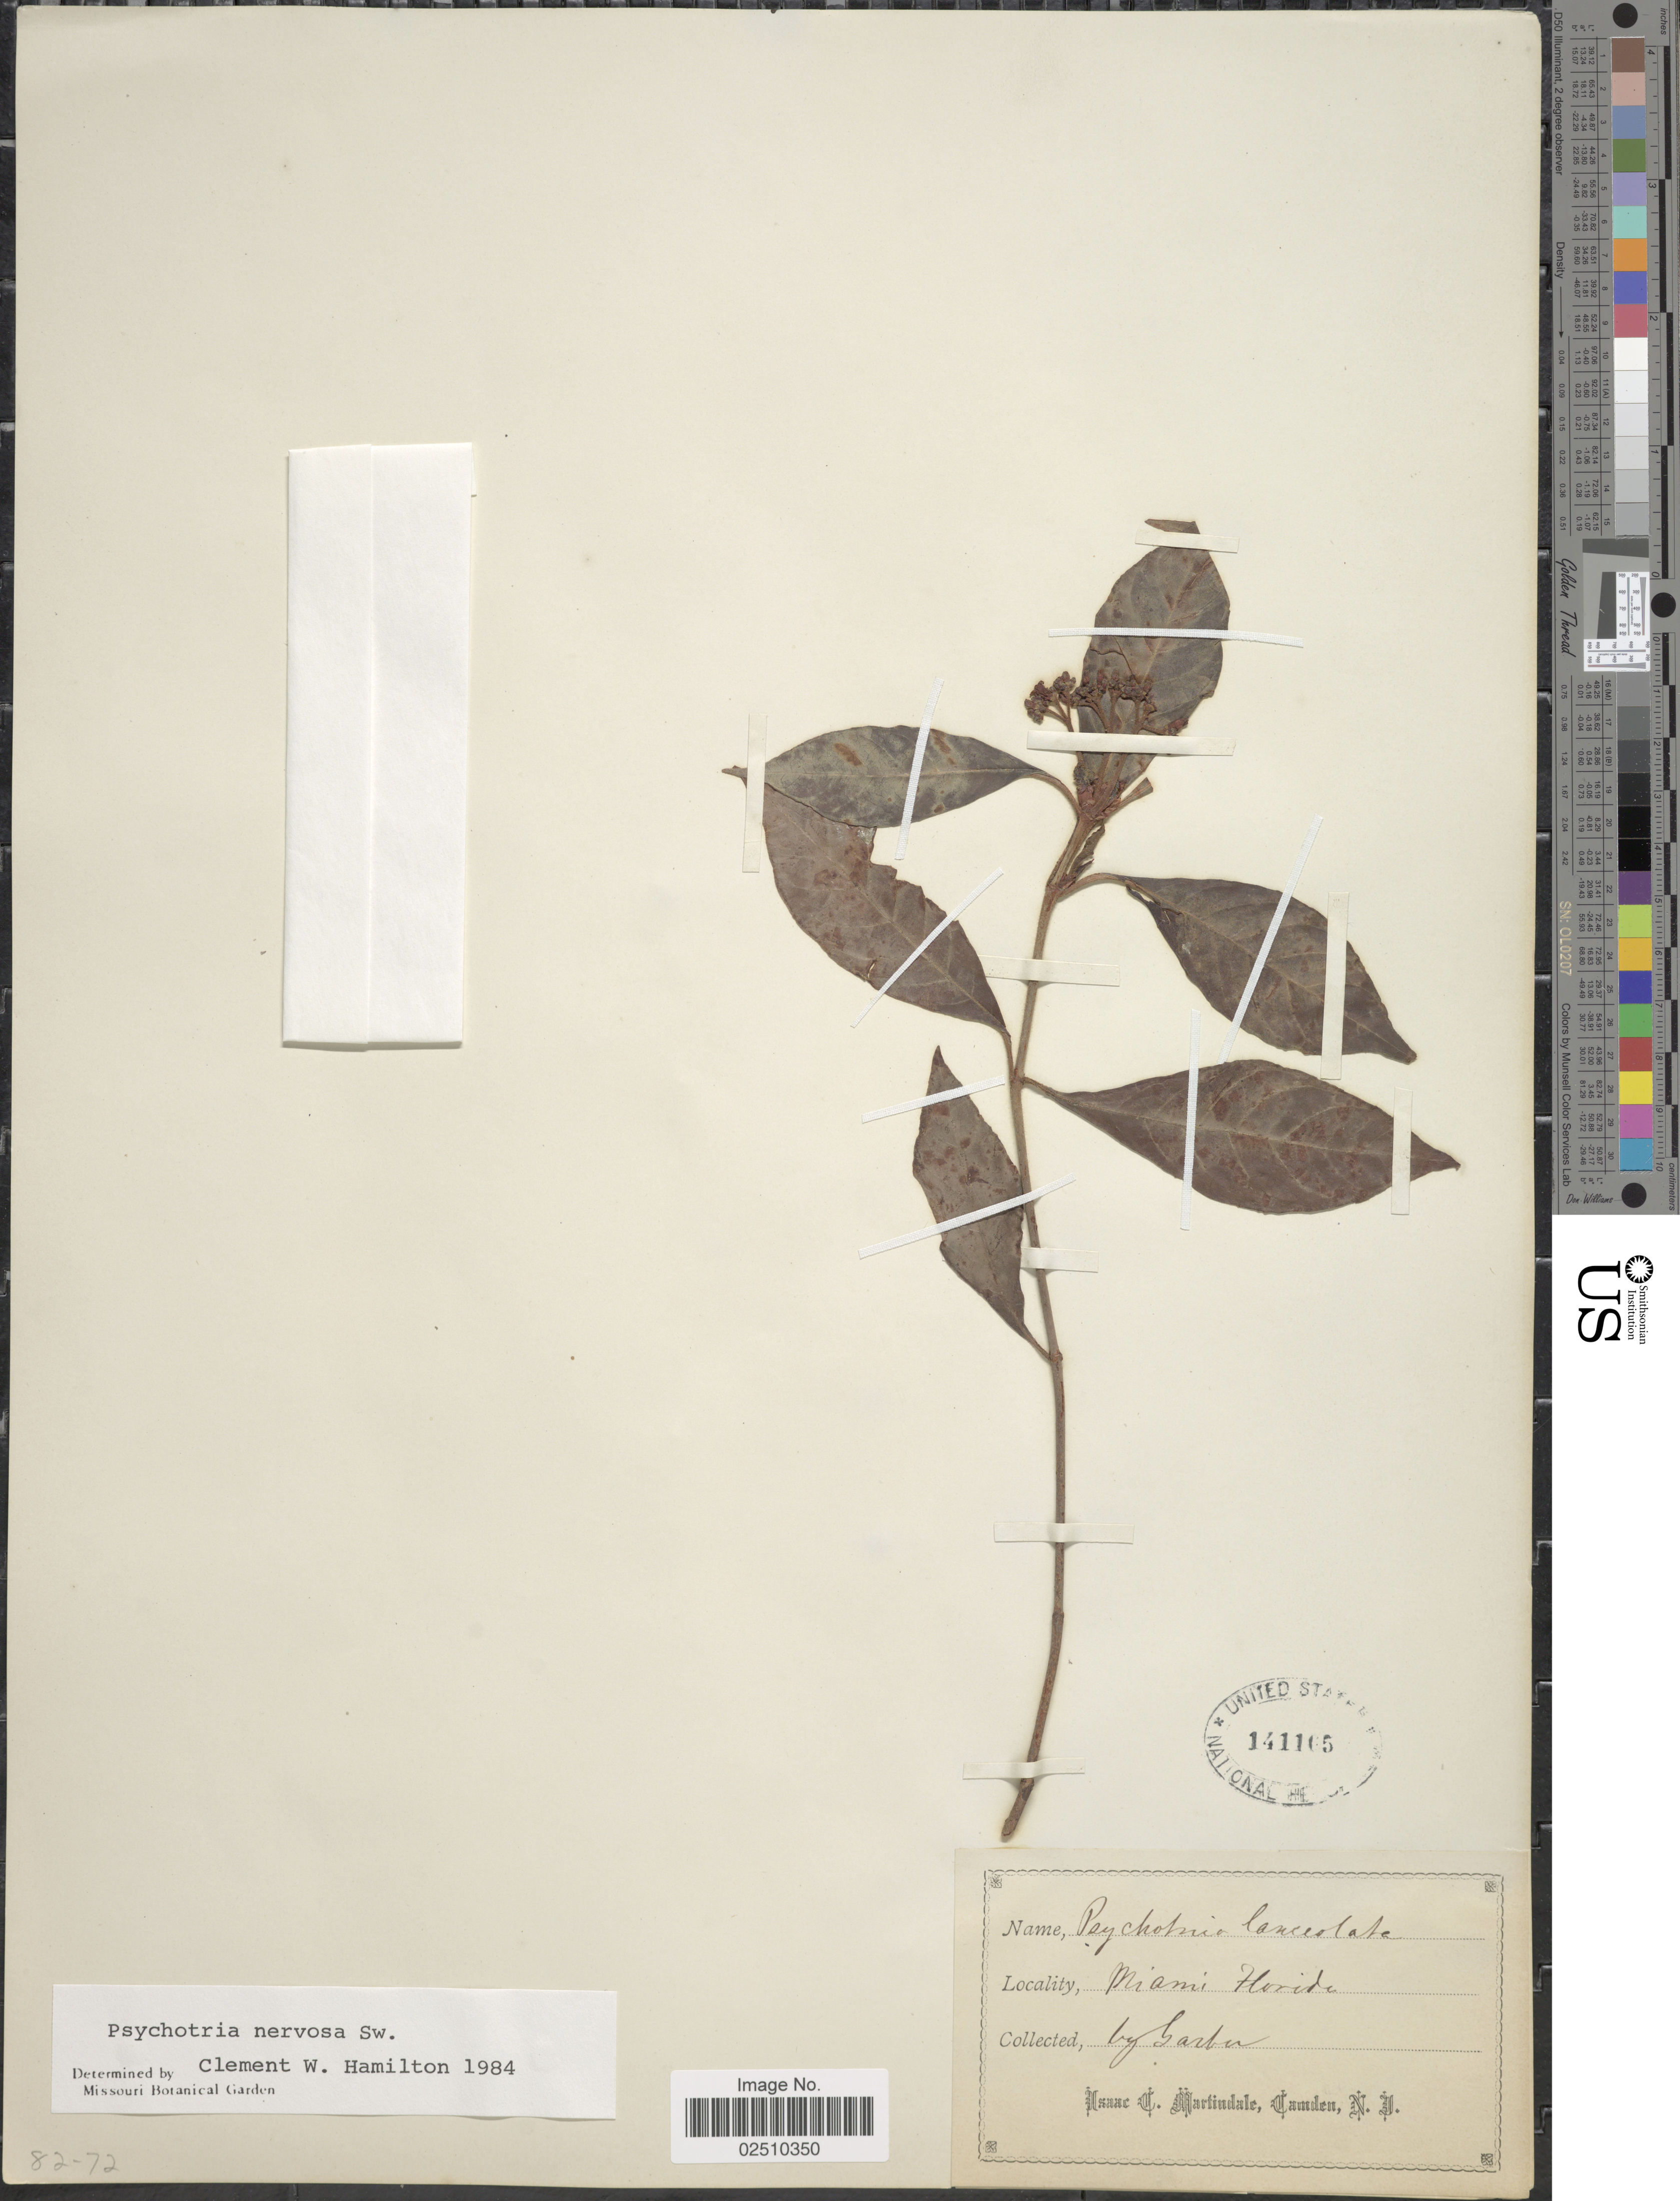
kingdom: Plantae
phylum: Tracheophyta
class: Magnoliopsida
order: Gentianales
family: Rubiaceae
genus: Psychotria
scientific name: Psychotria nervosa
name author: Sw.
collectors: -- Garber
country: United States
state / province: Florida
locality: Miami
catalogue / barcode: US 141105